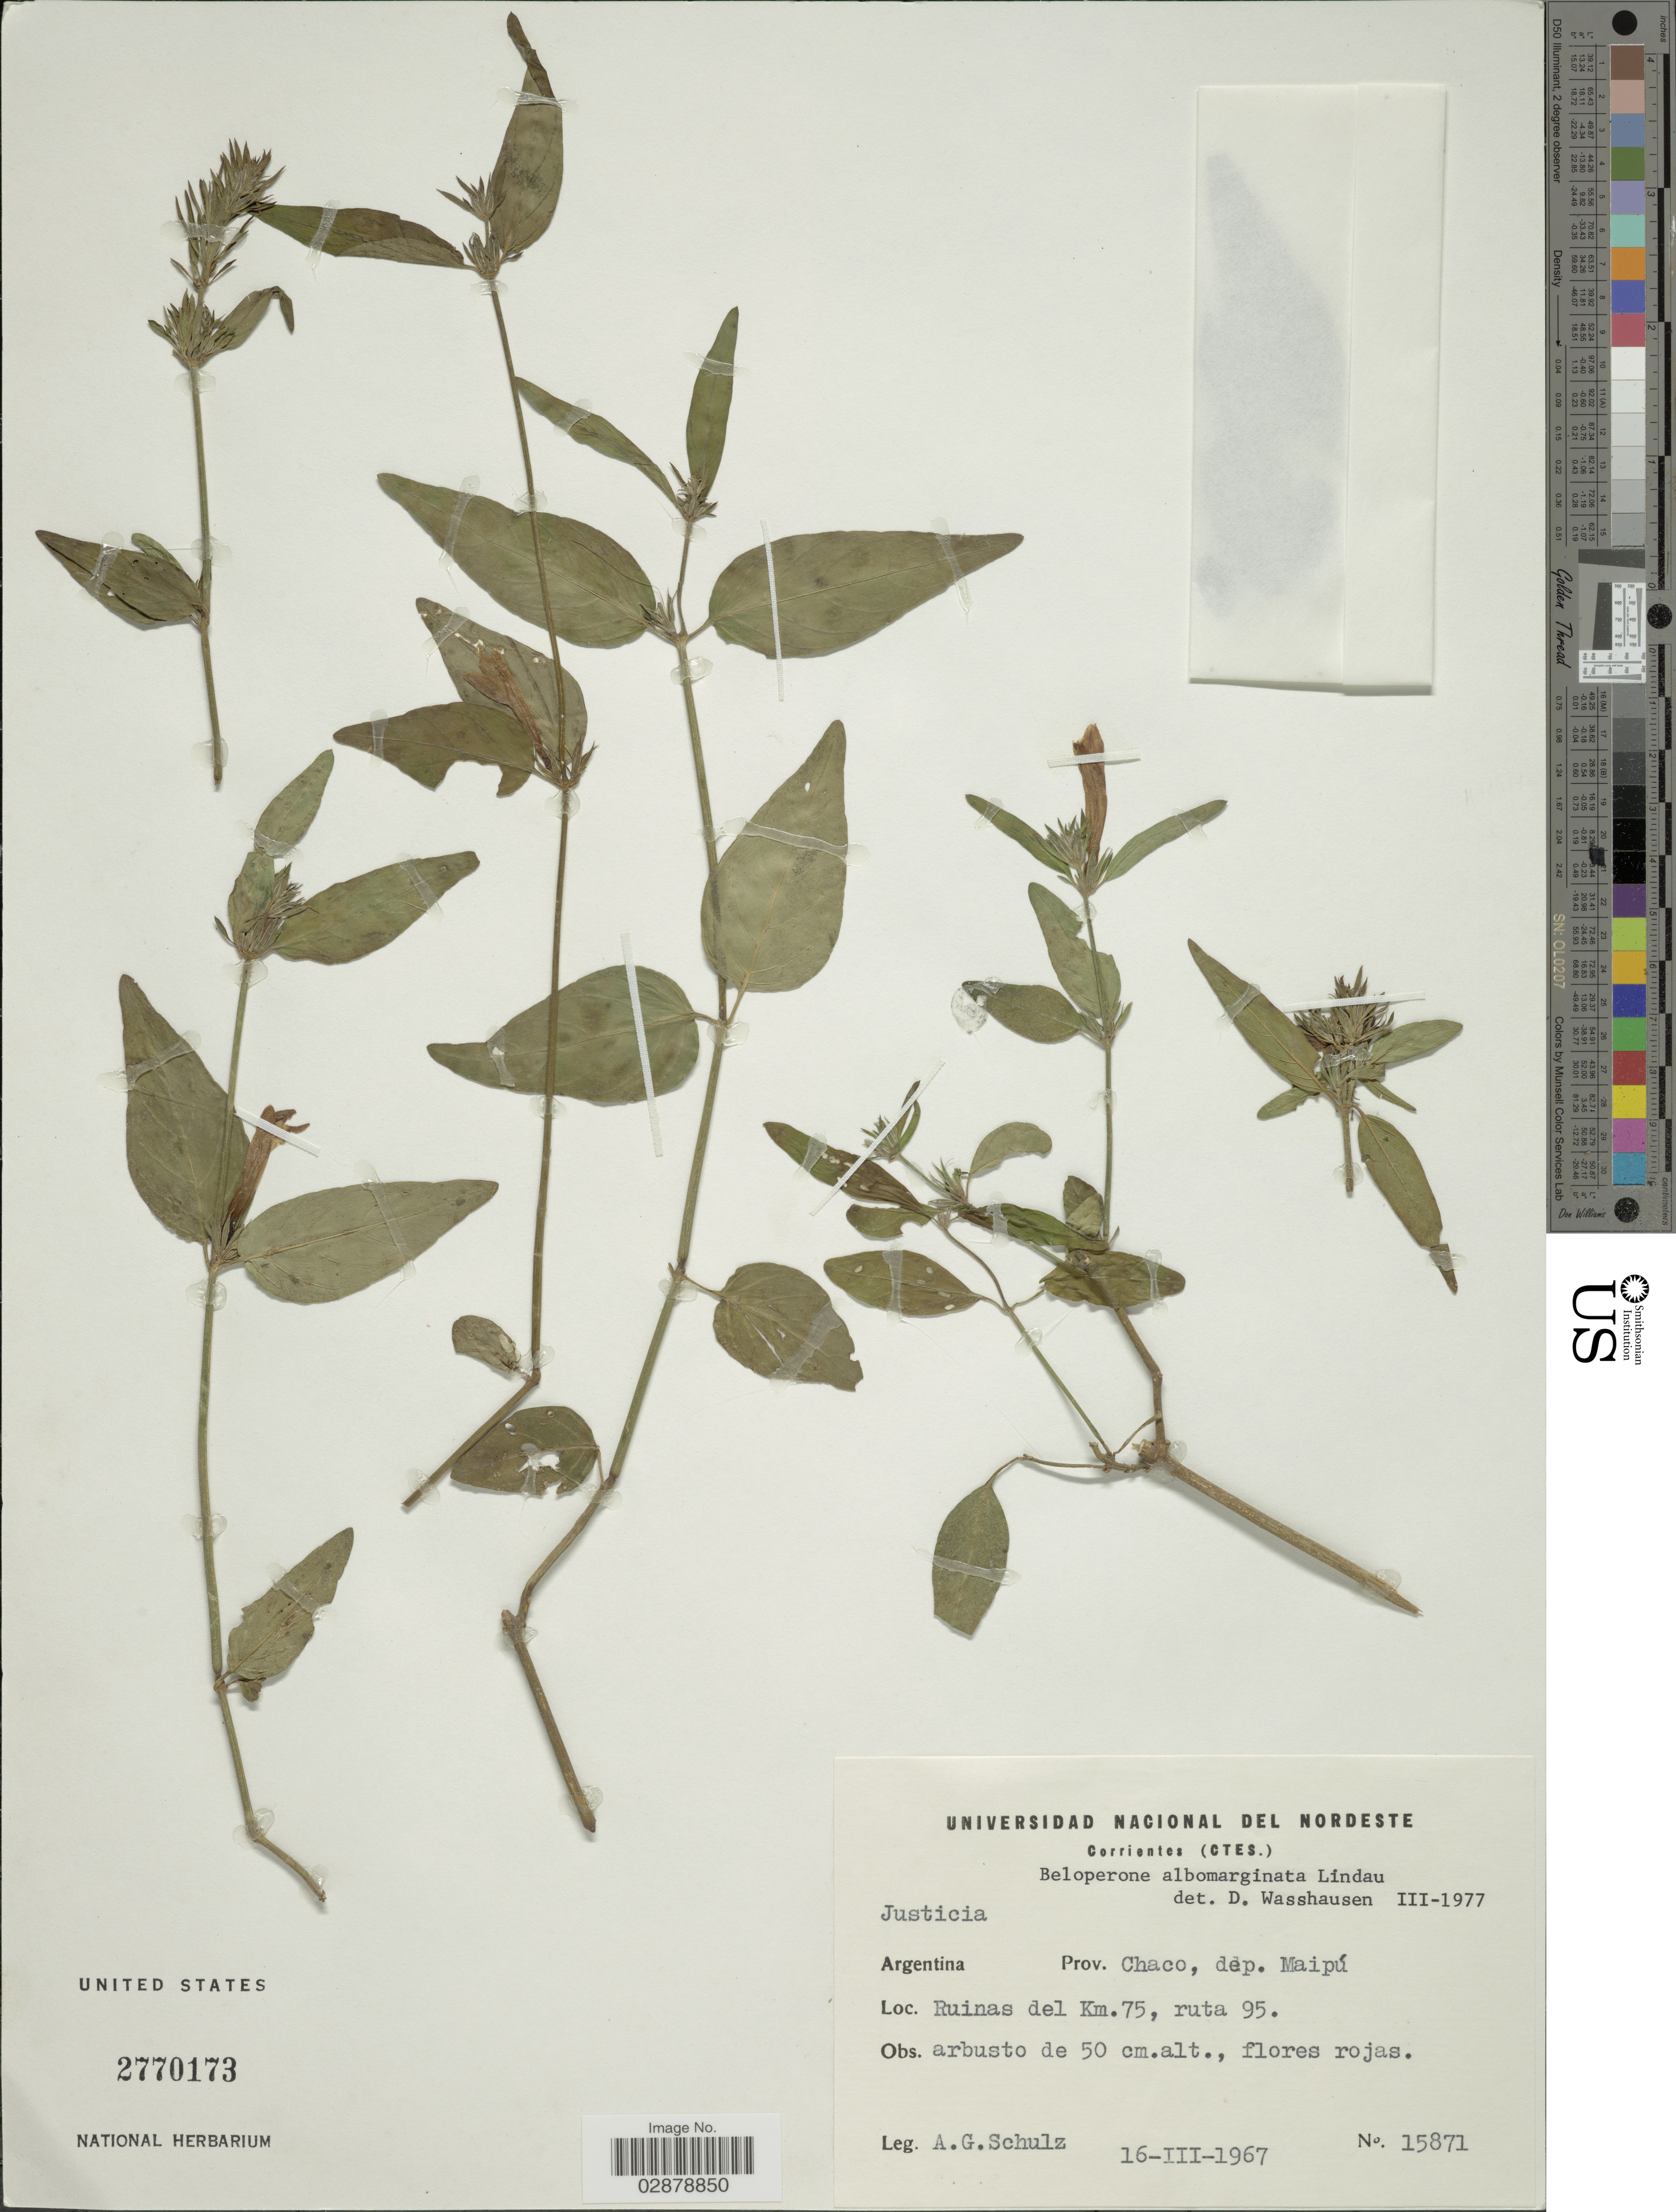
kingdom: Plantae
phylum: Tracheophyta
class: Magnoliopsida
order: Lamiales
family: Acanthaceae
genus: Justicia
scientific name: Justicia dumetorum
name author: Morong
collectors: A. G. Schulz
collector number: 15871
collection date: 1967-03-16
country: Argentina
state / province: Chaco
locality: Dep. Maipú. Ruinas del Km. 75, ruta 95.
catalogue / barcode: US 2770173